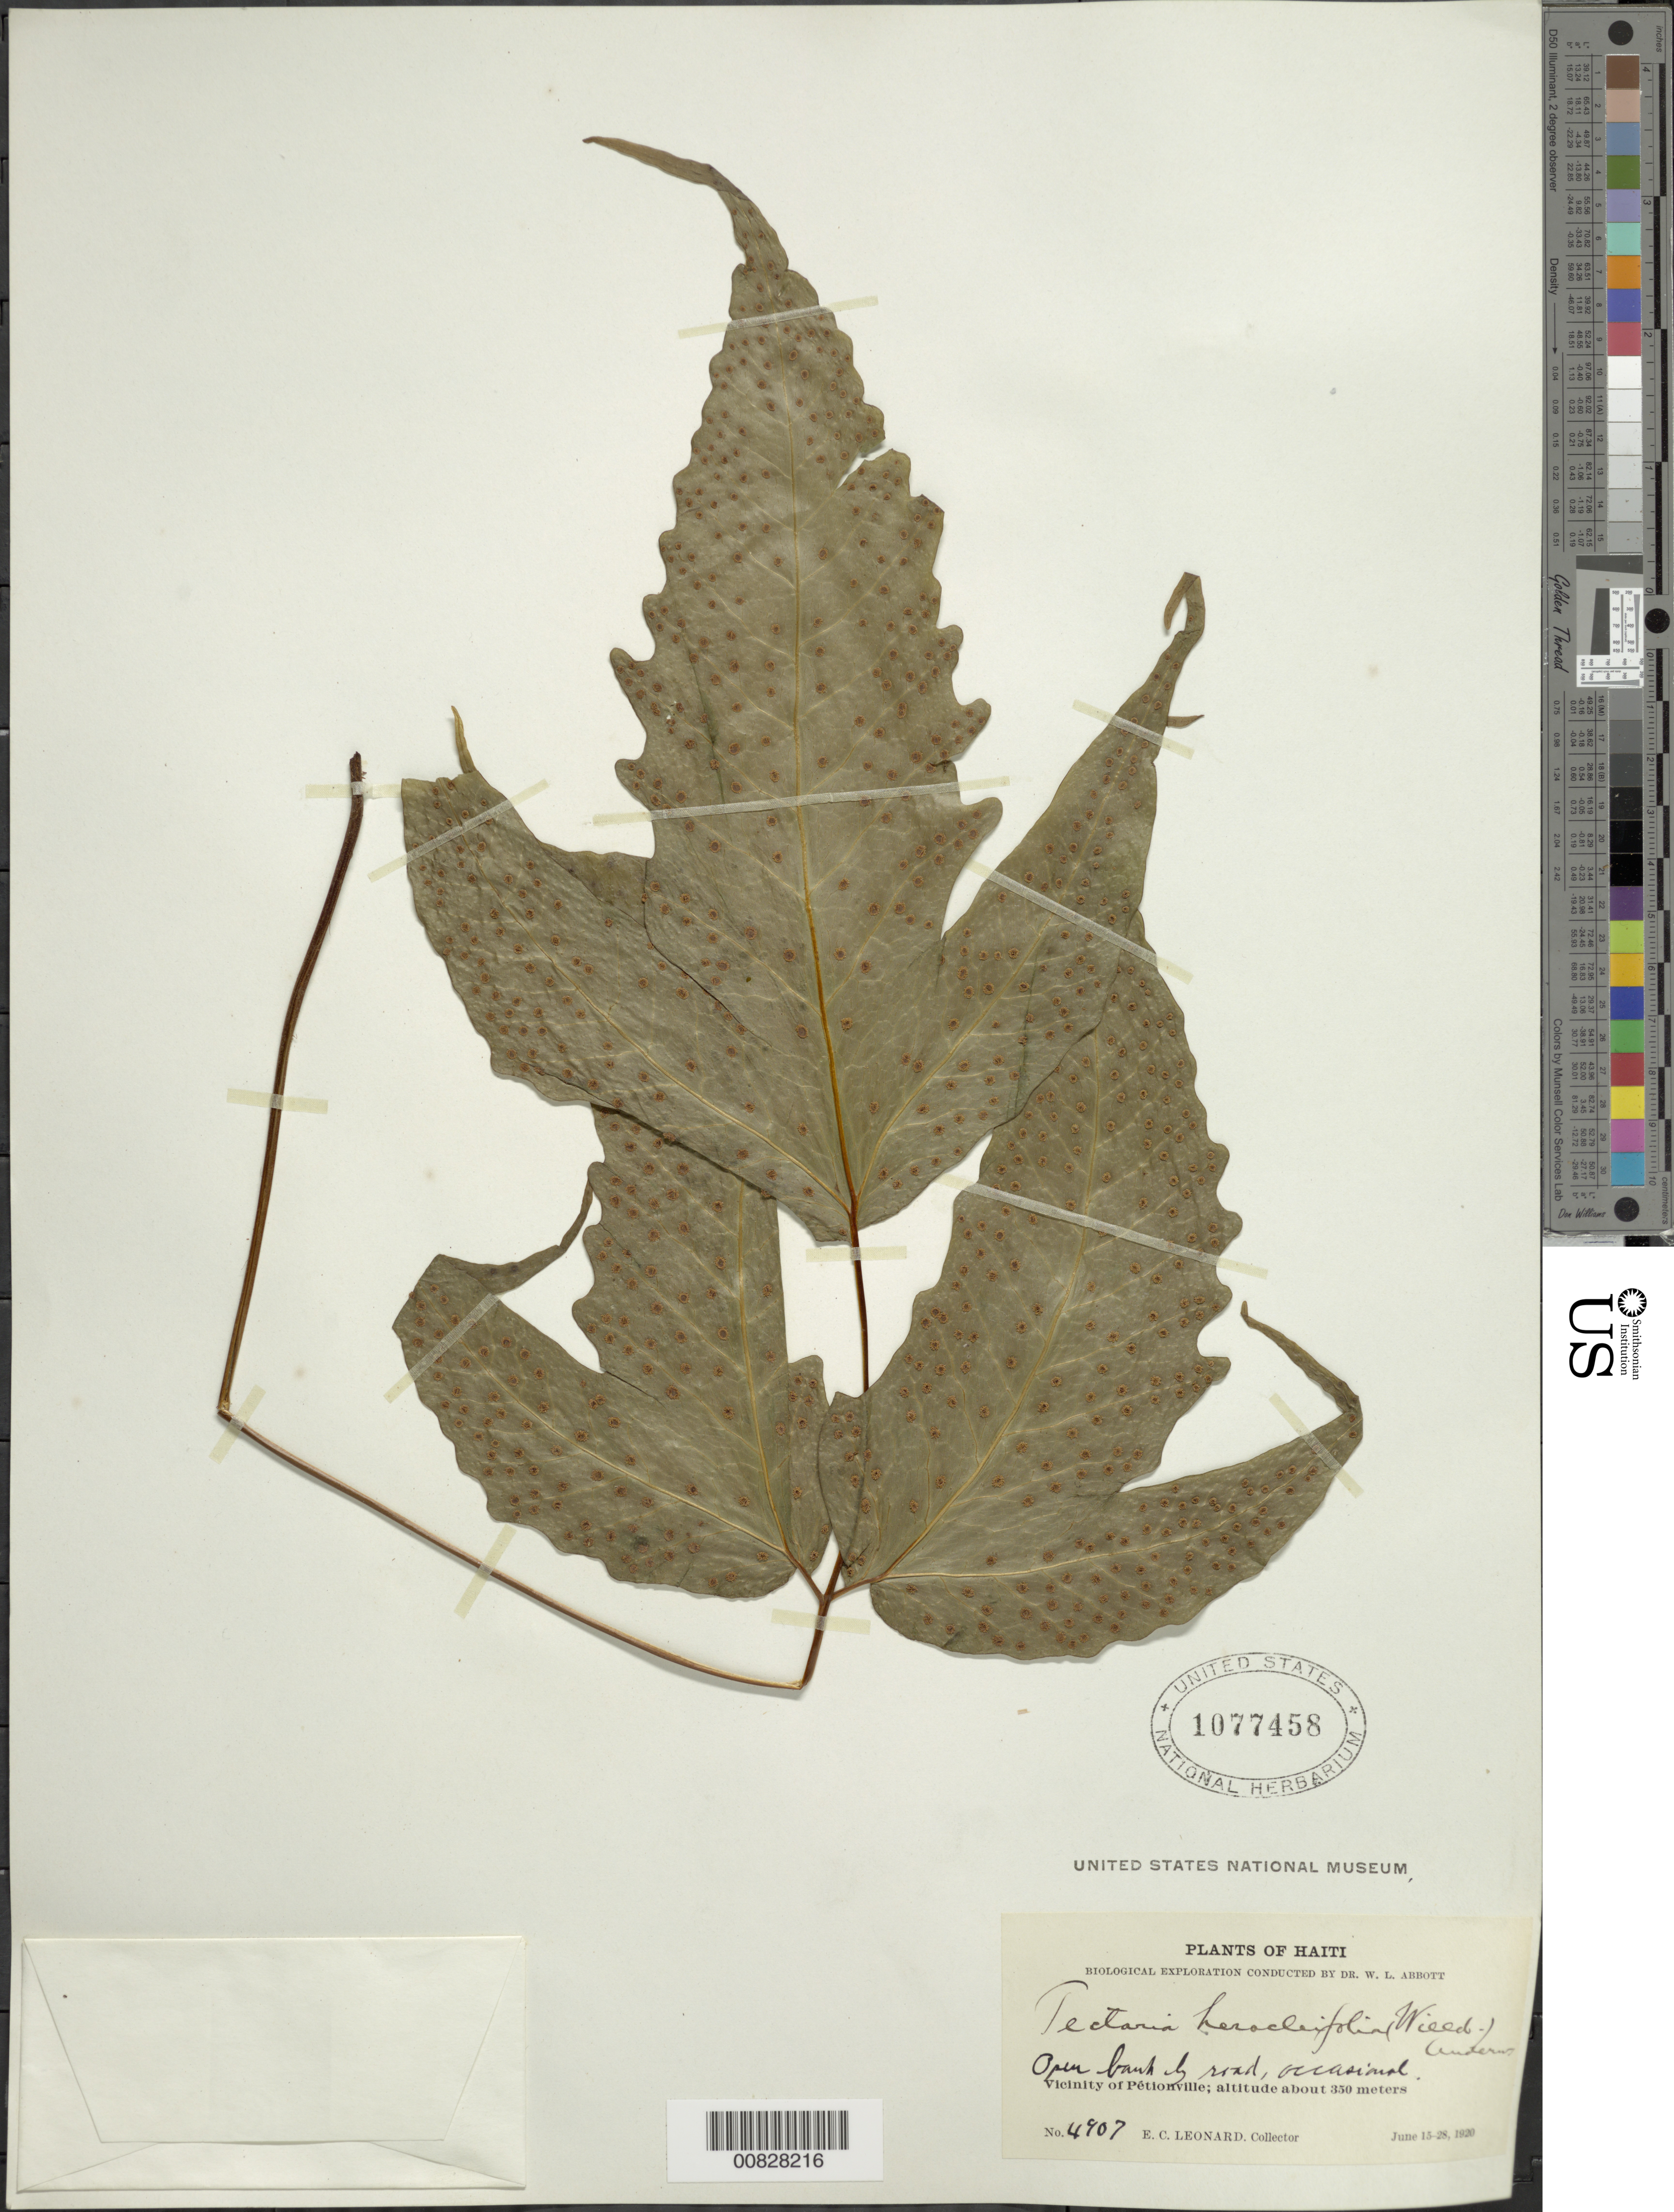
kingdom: Plantae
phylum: Tracheophyta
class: Polypodiopsida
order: Polypodiales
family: Tectariaceae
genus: Tectaria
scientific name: Tectaria heracleifolia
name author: (Willd.) Underw.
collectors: E. C. Leonard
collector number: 4907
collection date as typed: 15 Jun 1920 to 28 Jun 1920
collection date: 1920-06-15/1920-06-28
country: Haiti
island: Hispaniola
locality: Pétionville vicinity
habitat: Open bank by road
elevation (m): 350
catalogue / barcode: US 1077458